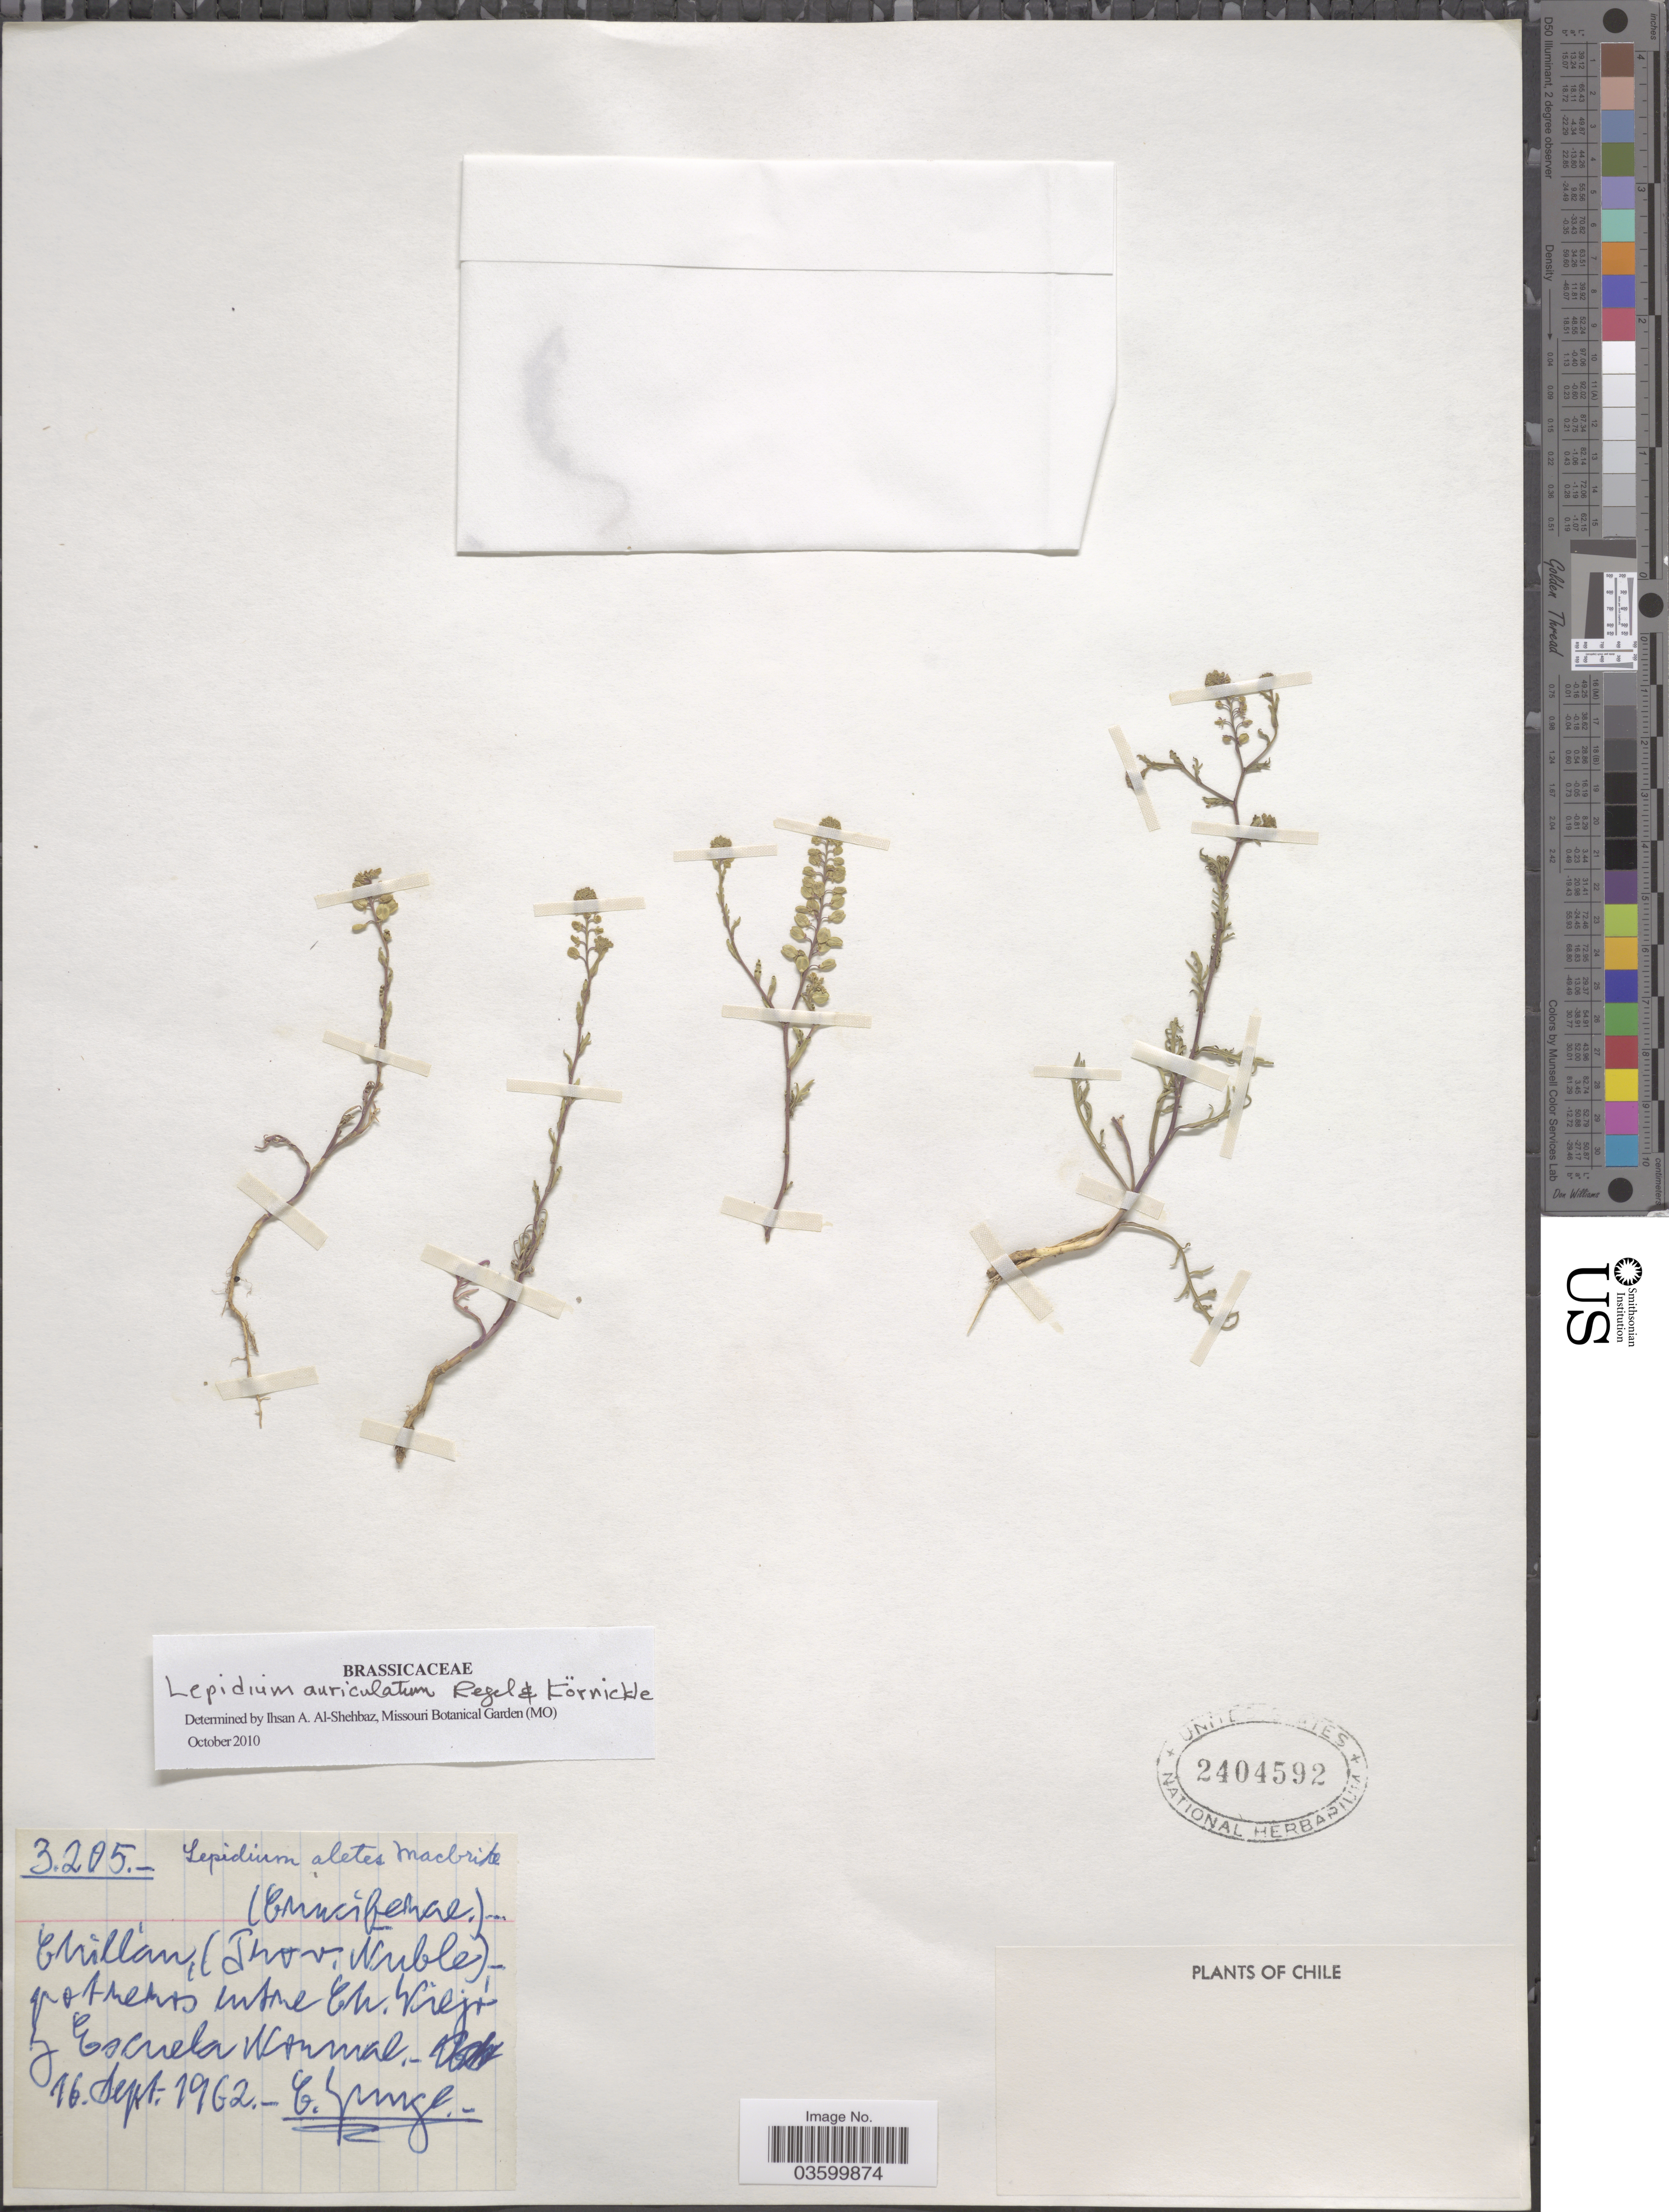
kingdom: Plantae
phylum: Tracheophyta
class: Magnoliopsida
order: Brassicales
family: Brassicaceae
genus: Lepidium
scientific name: Lepidium auriculatum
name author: Regel & Körn.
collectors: C. Junge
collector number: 3205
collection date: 1962-09-16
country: Chile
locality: Chillán (Prov. Nuble); potreros entre Ch. Viejo Escuela Normal.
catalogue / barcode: US 2404592